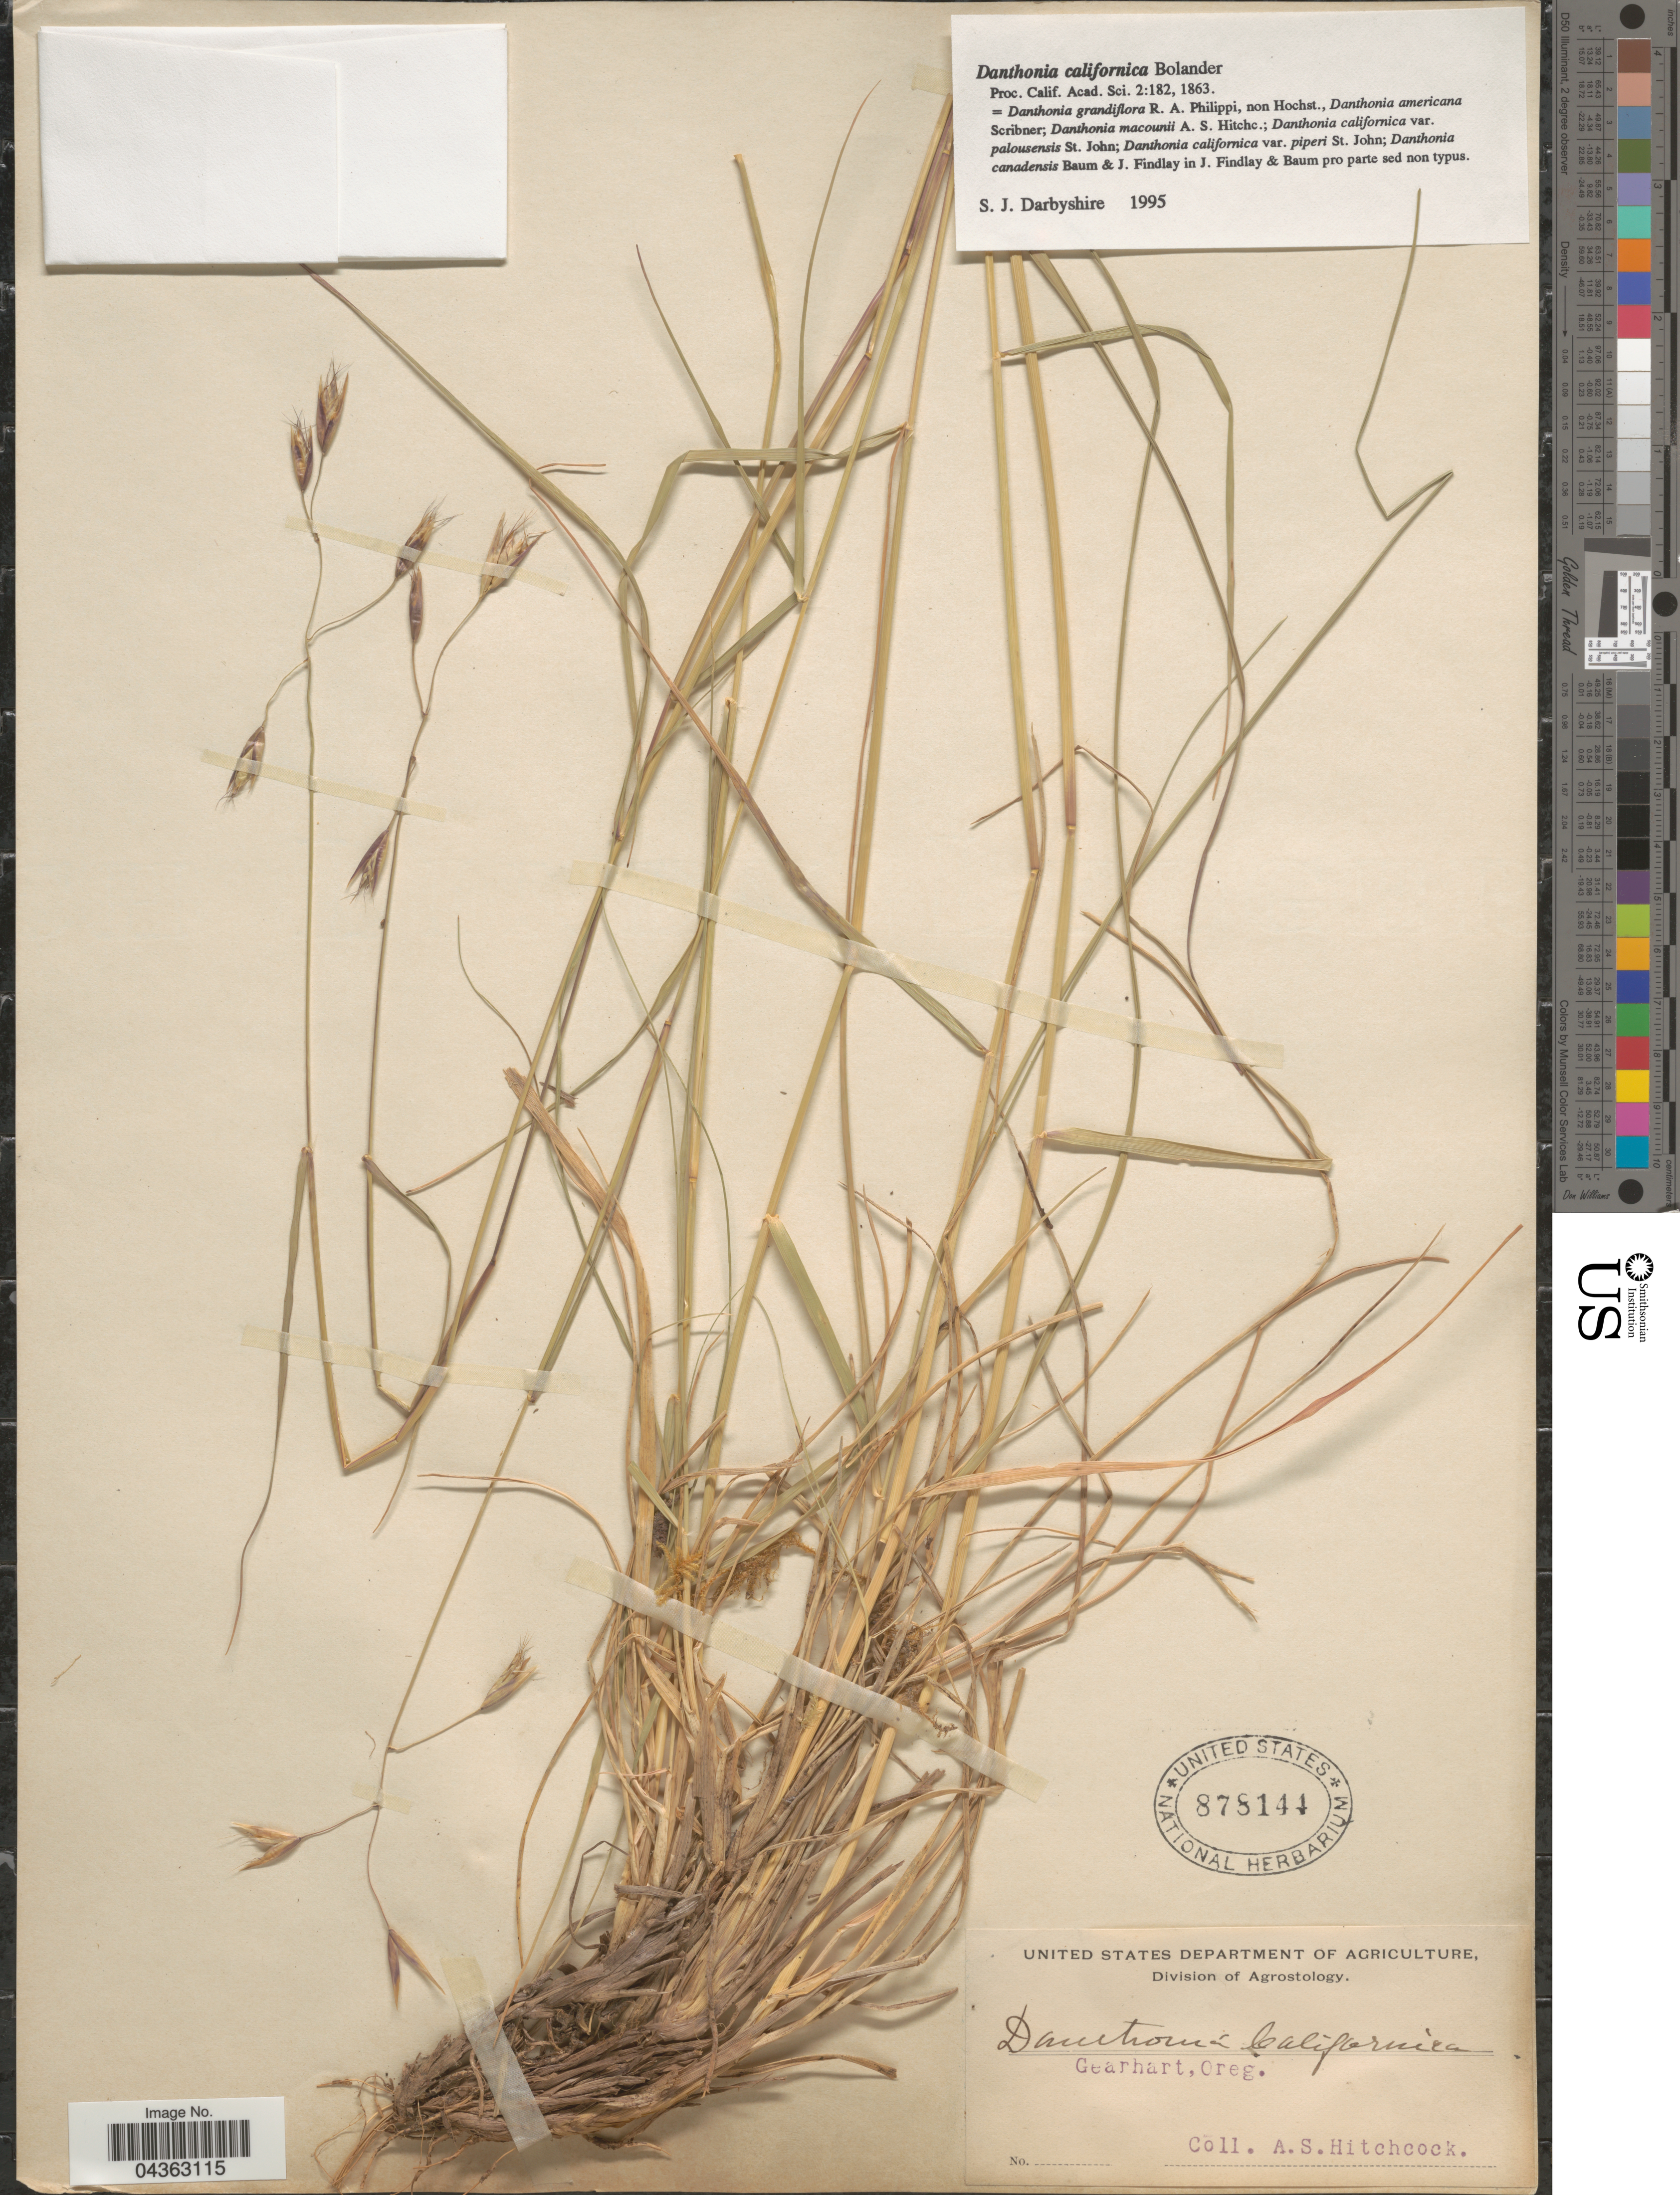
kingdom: Plantae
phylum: Tracheophyta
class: Liliopsida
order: Poales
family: Poaceae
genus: Danthonia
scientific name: Danthonia californica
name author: Bol.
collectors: A. S. Hitchcock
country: United States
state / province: Oregon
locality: Gearhart.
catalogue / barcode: US 878144